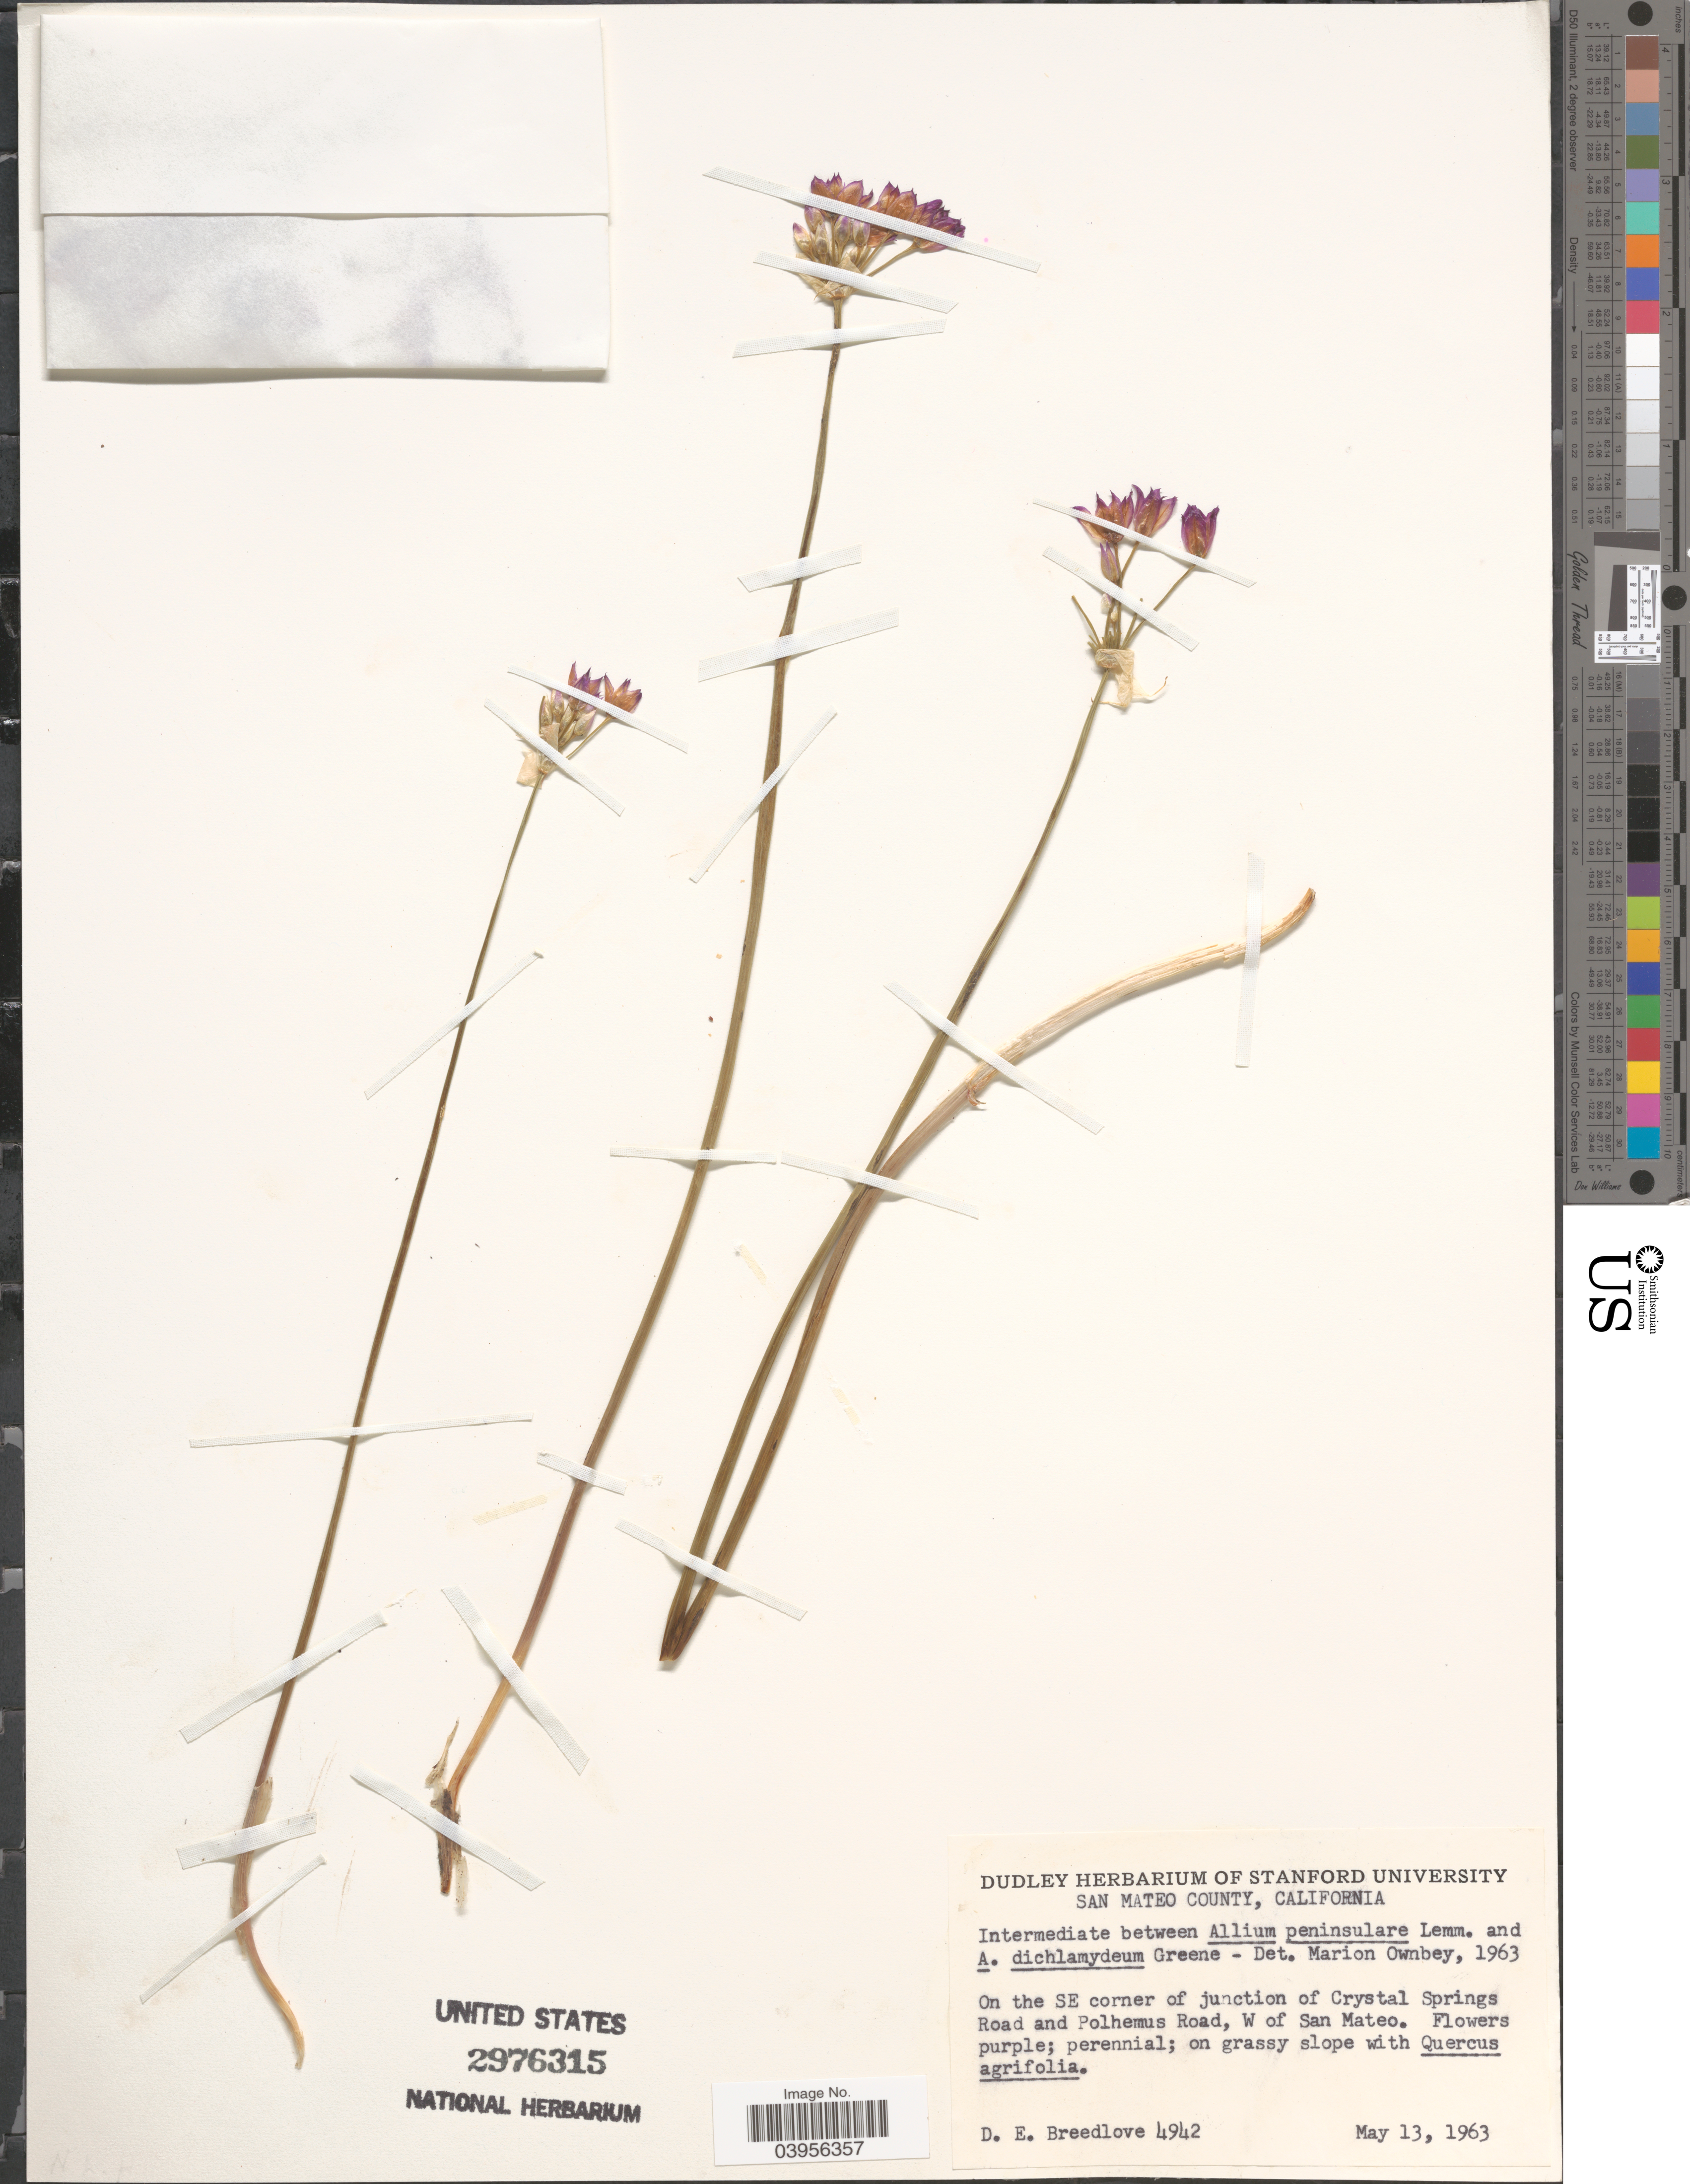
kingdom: Plantae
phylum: Tracheophyta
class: Liliopsida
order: Asparagales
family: Amaryllidaceae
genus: Allium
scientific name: Allium peninsulare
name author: Lemmon ex Greene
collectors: D. E. Breedlove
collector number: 4942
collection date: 1963-05-13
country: United States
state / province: California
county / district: San Mateo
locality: San Mateo County. On the SE corner of junction of Crystal Springs Road and Polhemus Road, W of San Mateo.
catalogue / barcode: US 2976315